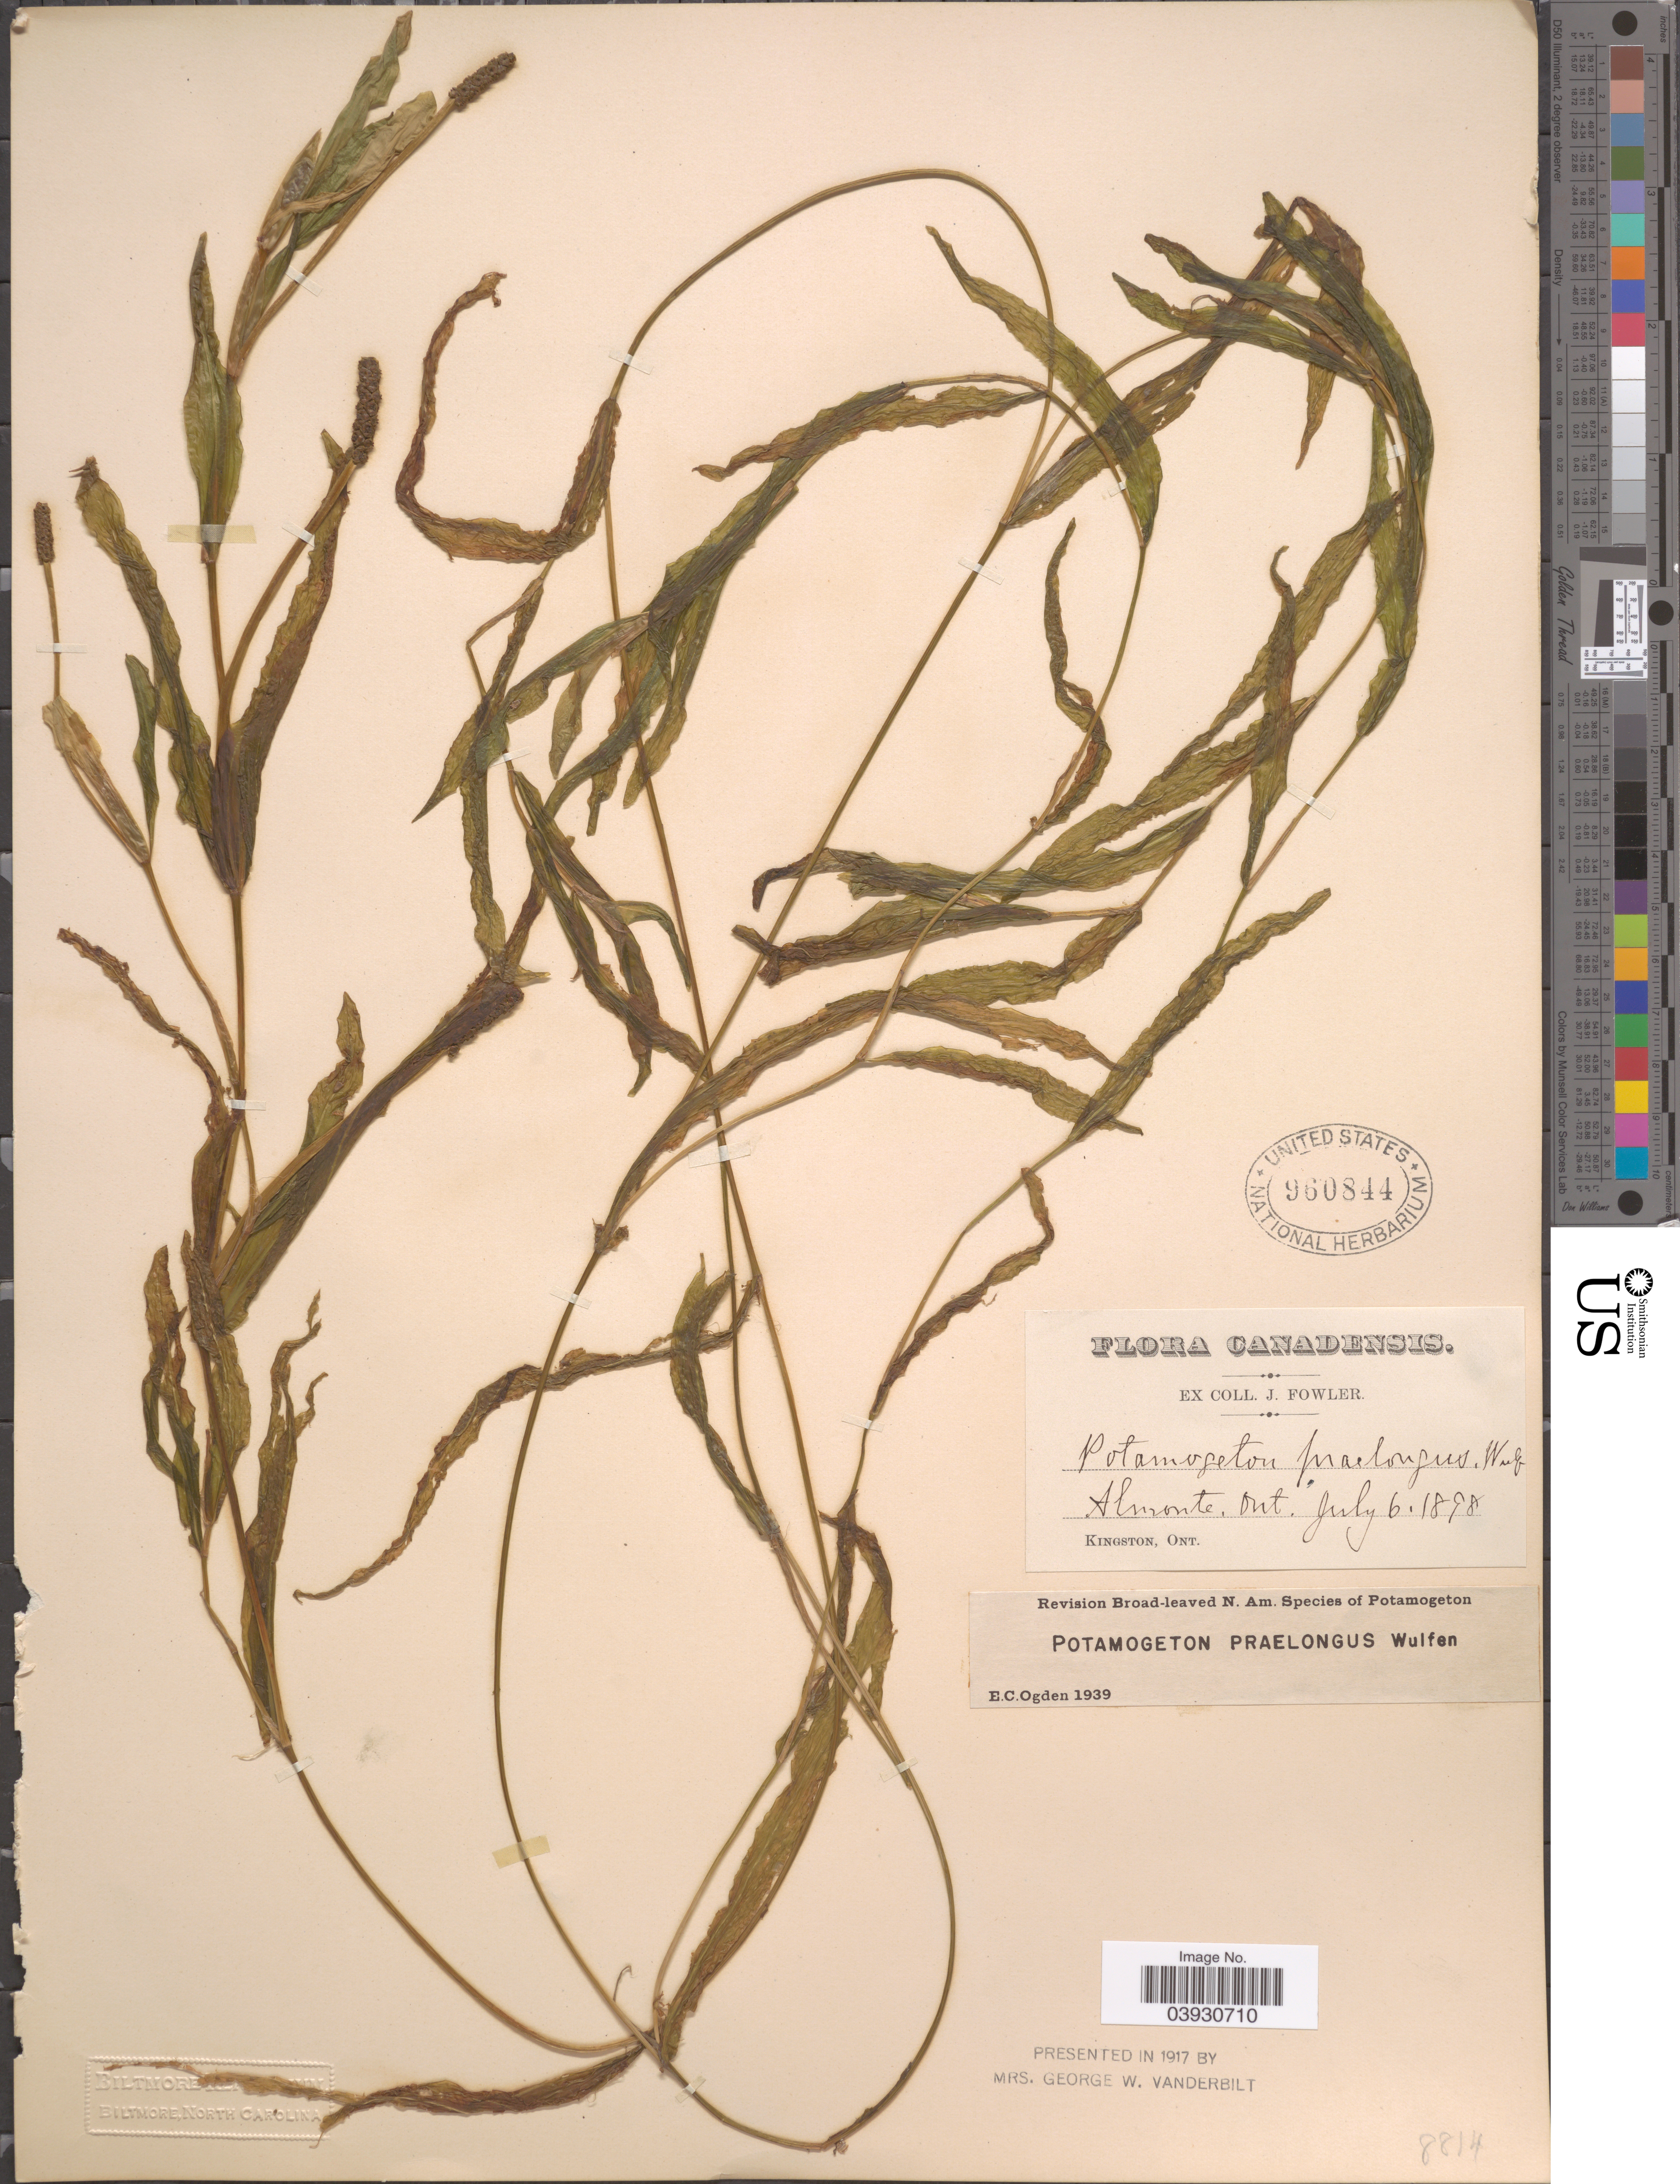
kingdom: Plantae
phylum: Tracheophyta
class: Liliopsida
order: Alismatales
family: Potamogetonaceae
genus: Potamogeton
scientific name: Potamogeton praelongus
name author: Wulfen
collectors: J. Fowler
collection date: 1898-07-06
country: Canada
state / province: Ontario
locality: Almonte.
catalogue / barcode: US 960844